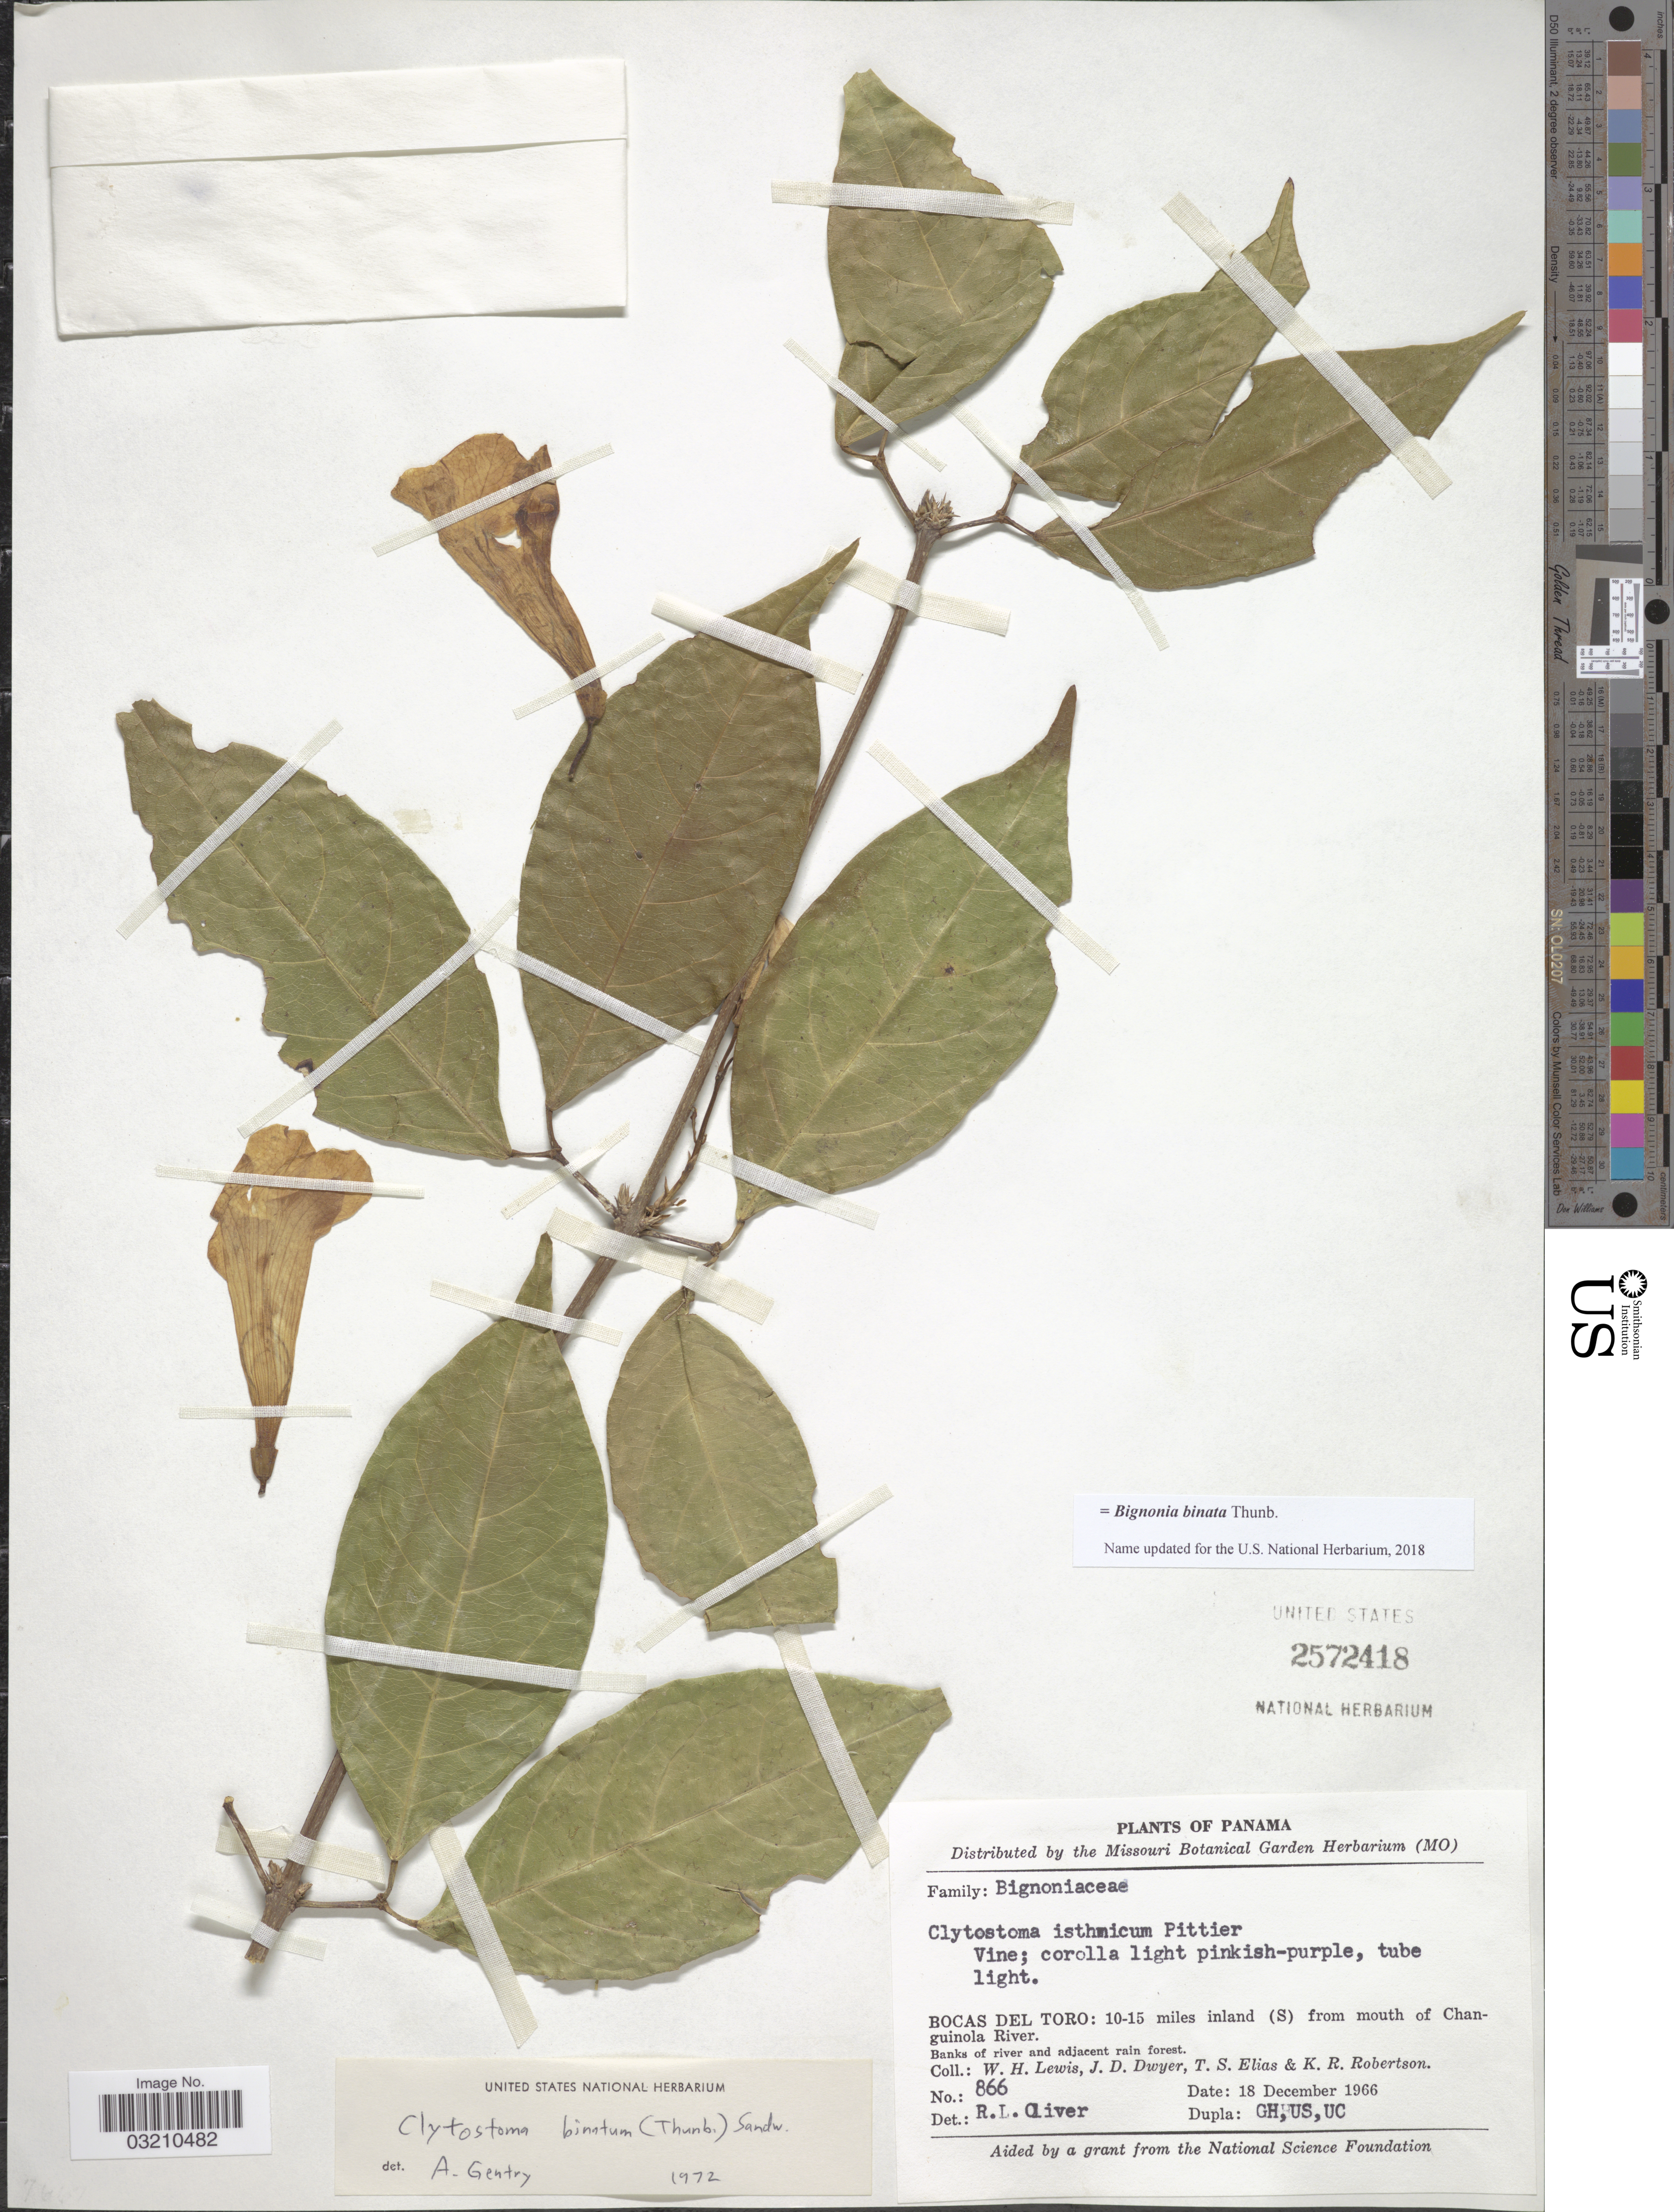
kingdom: Plantae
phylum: Tracheophyta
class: Magnoliopsida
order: Lamiales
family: Bignoniaceae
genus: Bignonia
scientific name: Bignonia binata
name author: Thunb.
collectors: W. H. Lewis, J. D. Dwyer, T. S. Elias & K. Robertson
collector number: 866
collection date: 1966-12-18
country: Panama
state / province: Bocas del Toro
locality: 10-15 miles inland (S) from mouth of Changuinola River. Banks of river and adjacent rain forest.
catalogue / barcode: US 2572418